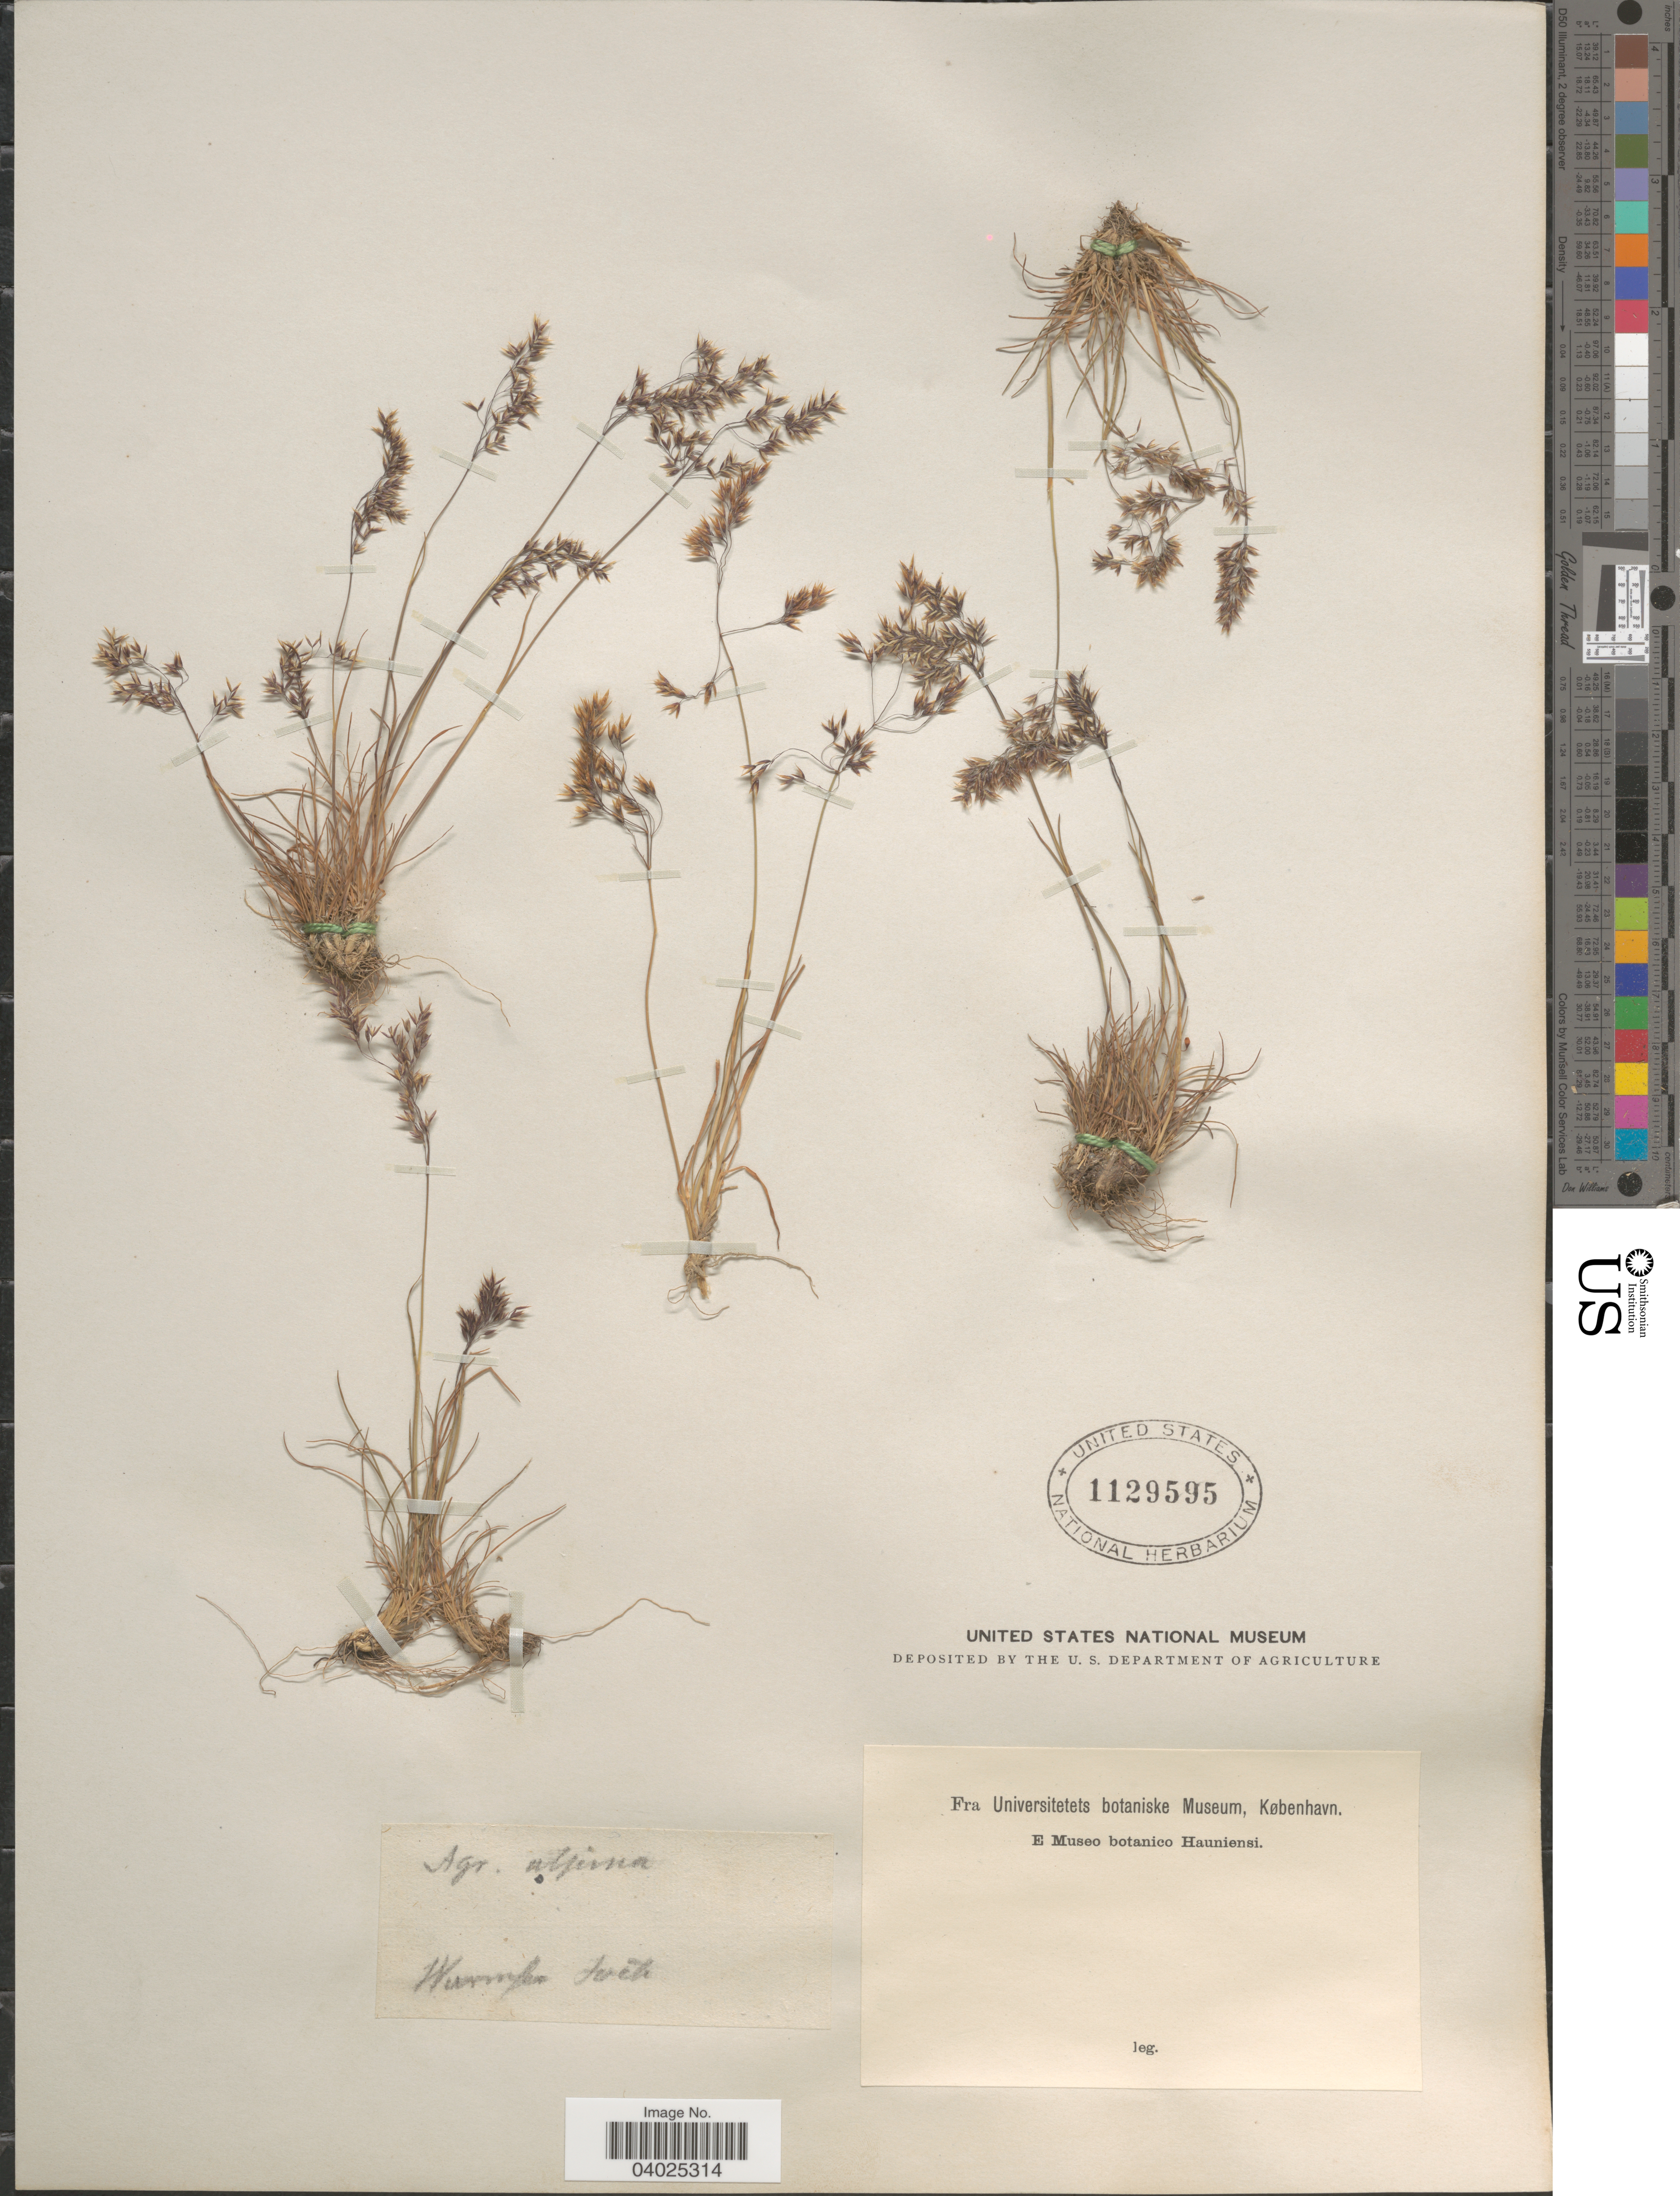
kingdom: Plantae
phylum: Tracheophyta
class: Liliopsida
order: Poales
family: Poaceae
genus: Alpagrostis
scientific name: Alpagrostis alpina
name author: (Scop.) P.M. Peterson et al.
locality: Wurmfer Foch. [interpreted]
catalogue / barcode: US 1129595